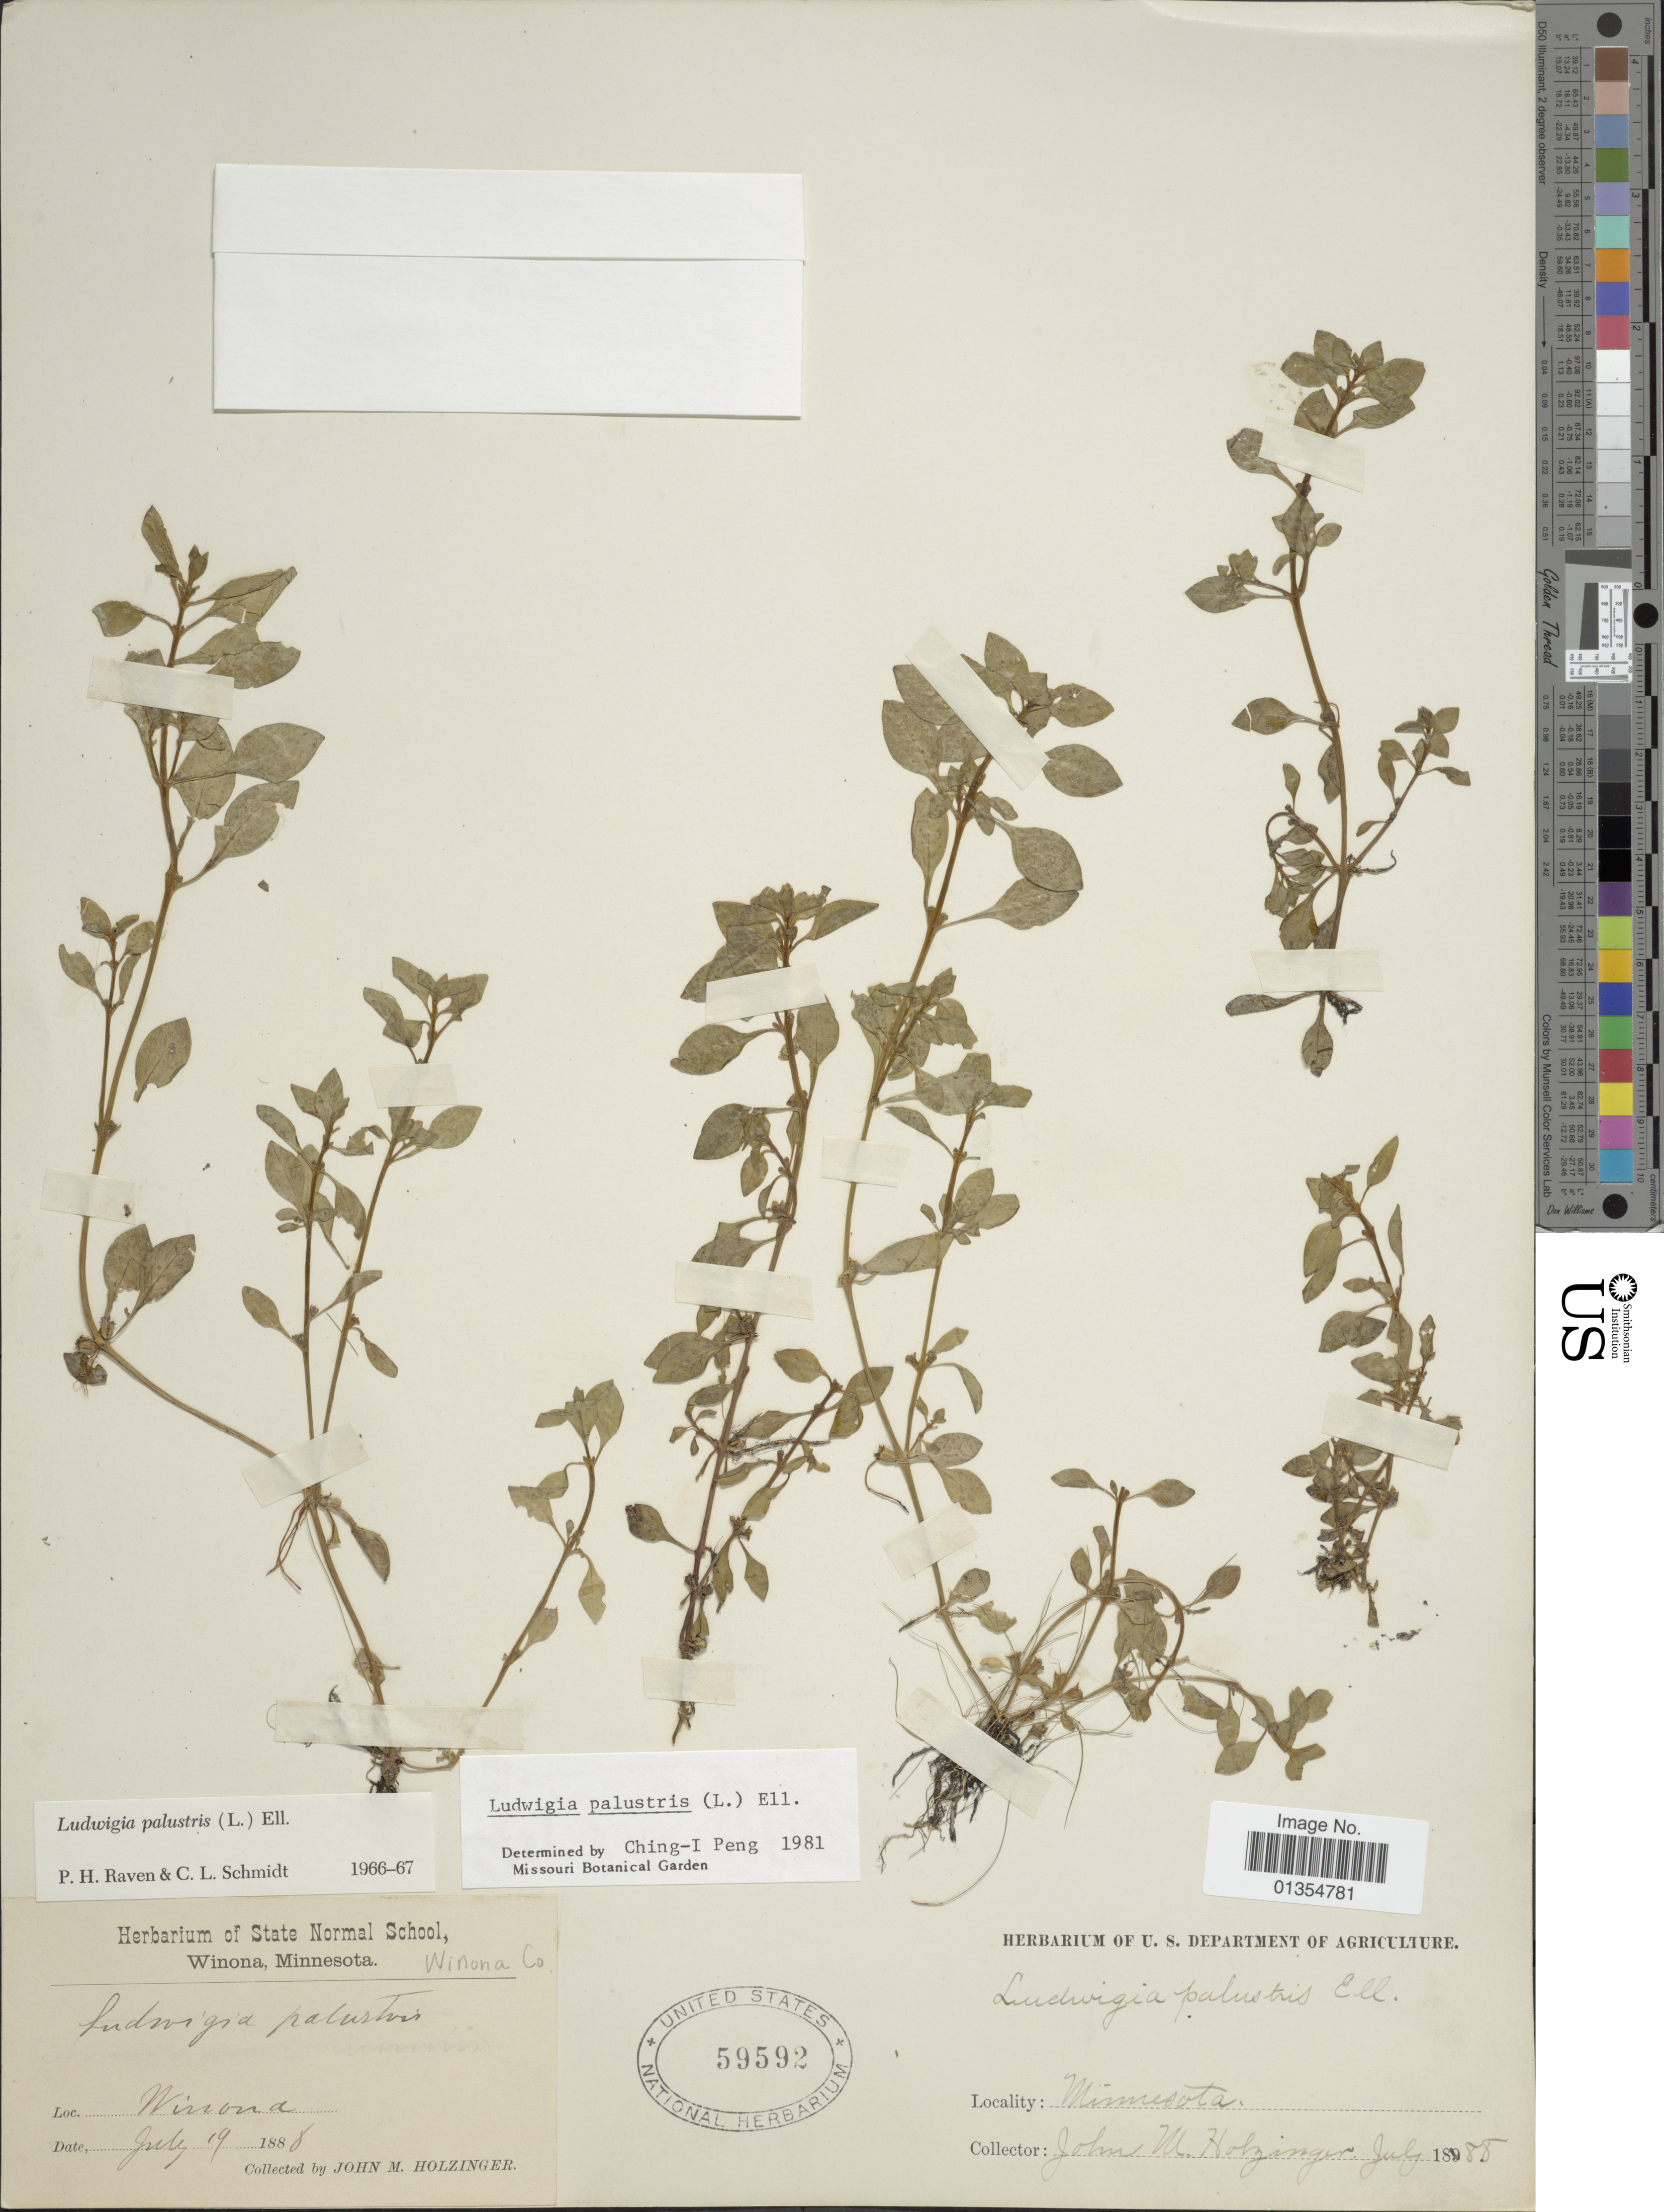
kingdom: Plantae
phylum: Tracheophyta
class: Magnoliopsida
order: Myrtales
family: Onagraceae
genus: Ludwigia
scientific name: Ludwigia palustris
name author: (L.) Elliott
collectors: J. M. Holzinger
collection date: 1888-07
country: United States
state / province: Minnesota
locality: Winona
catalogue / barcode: US 59592